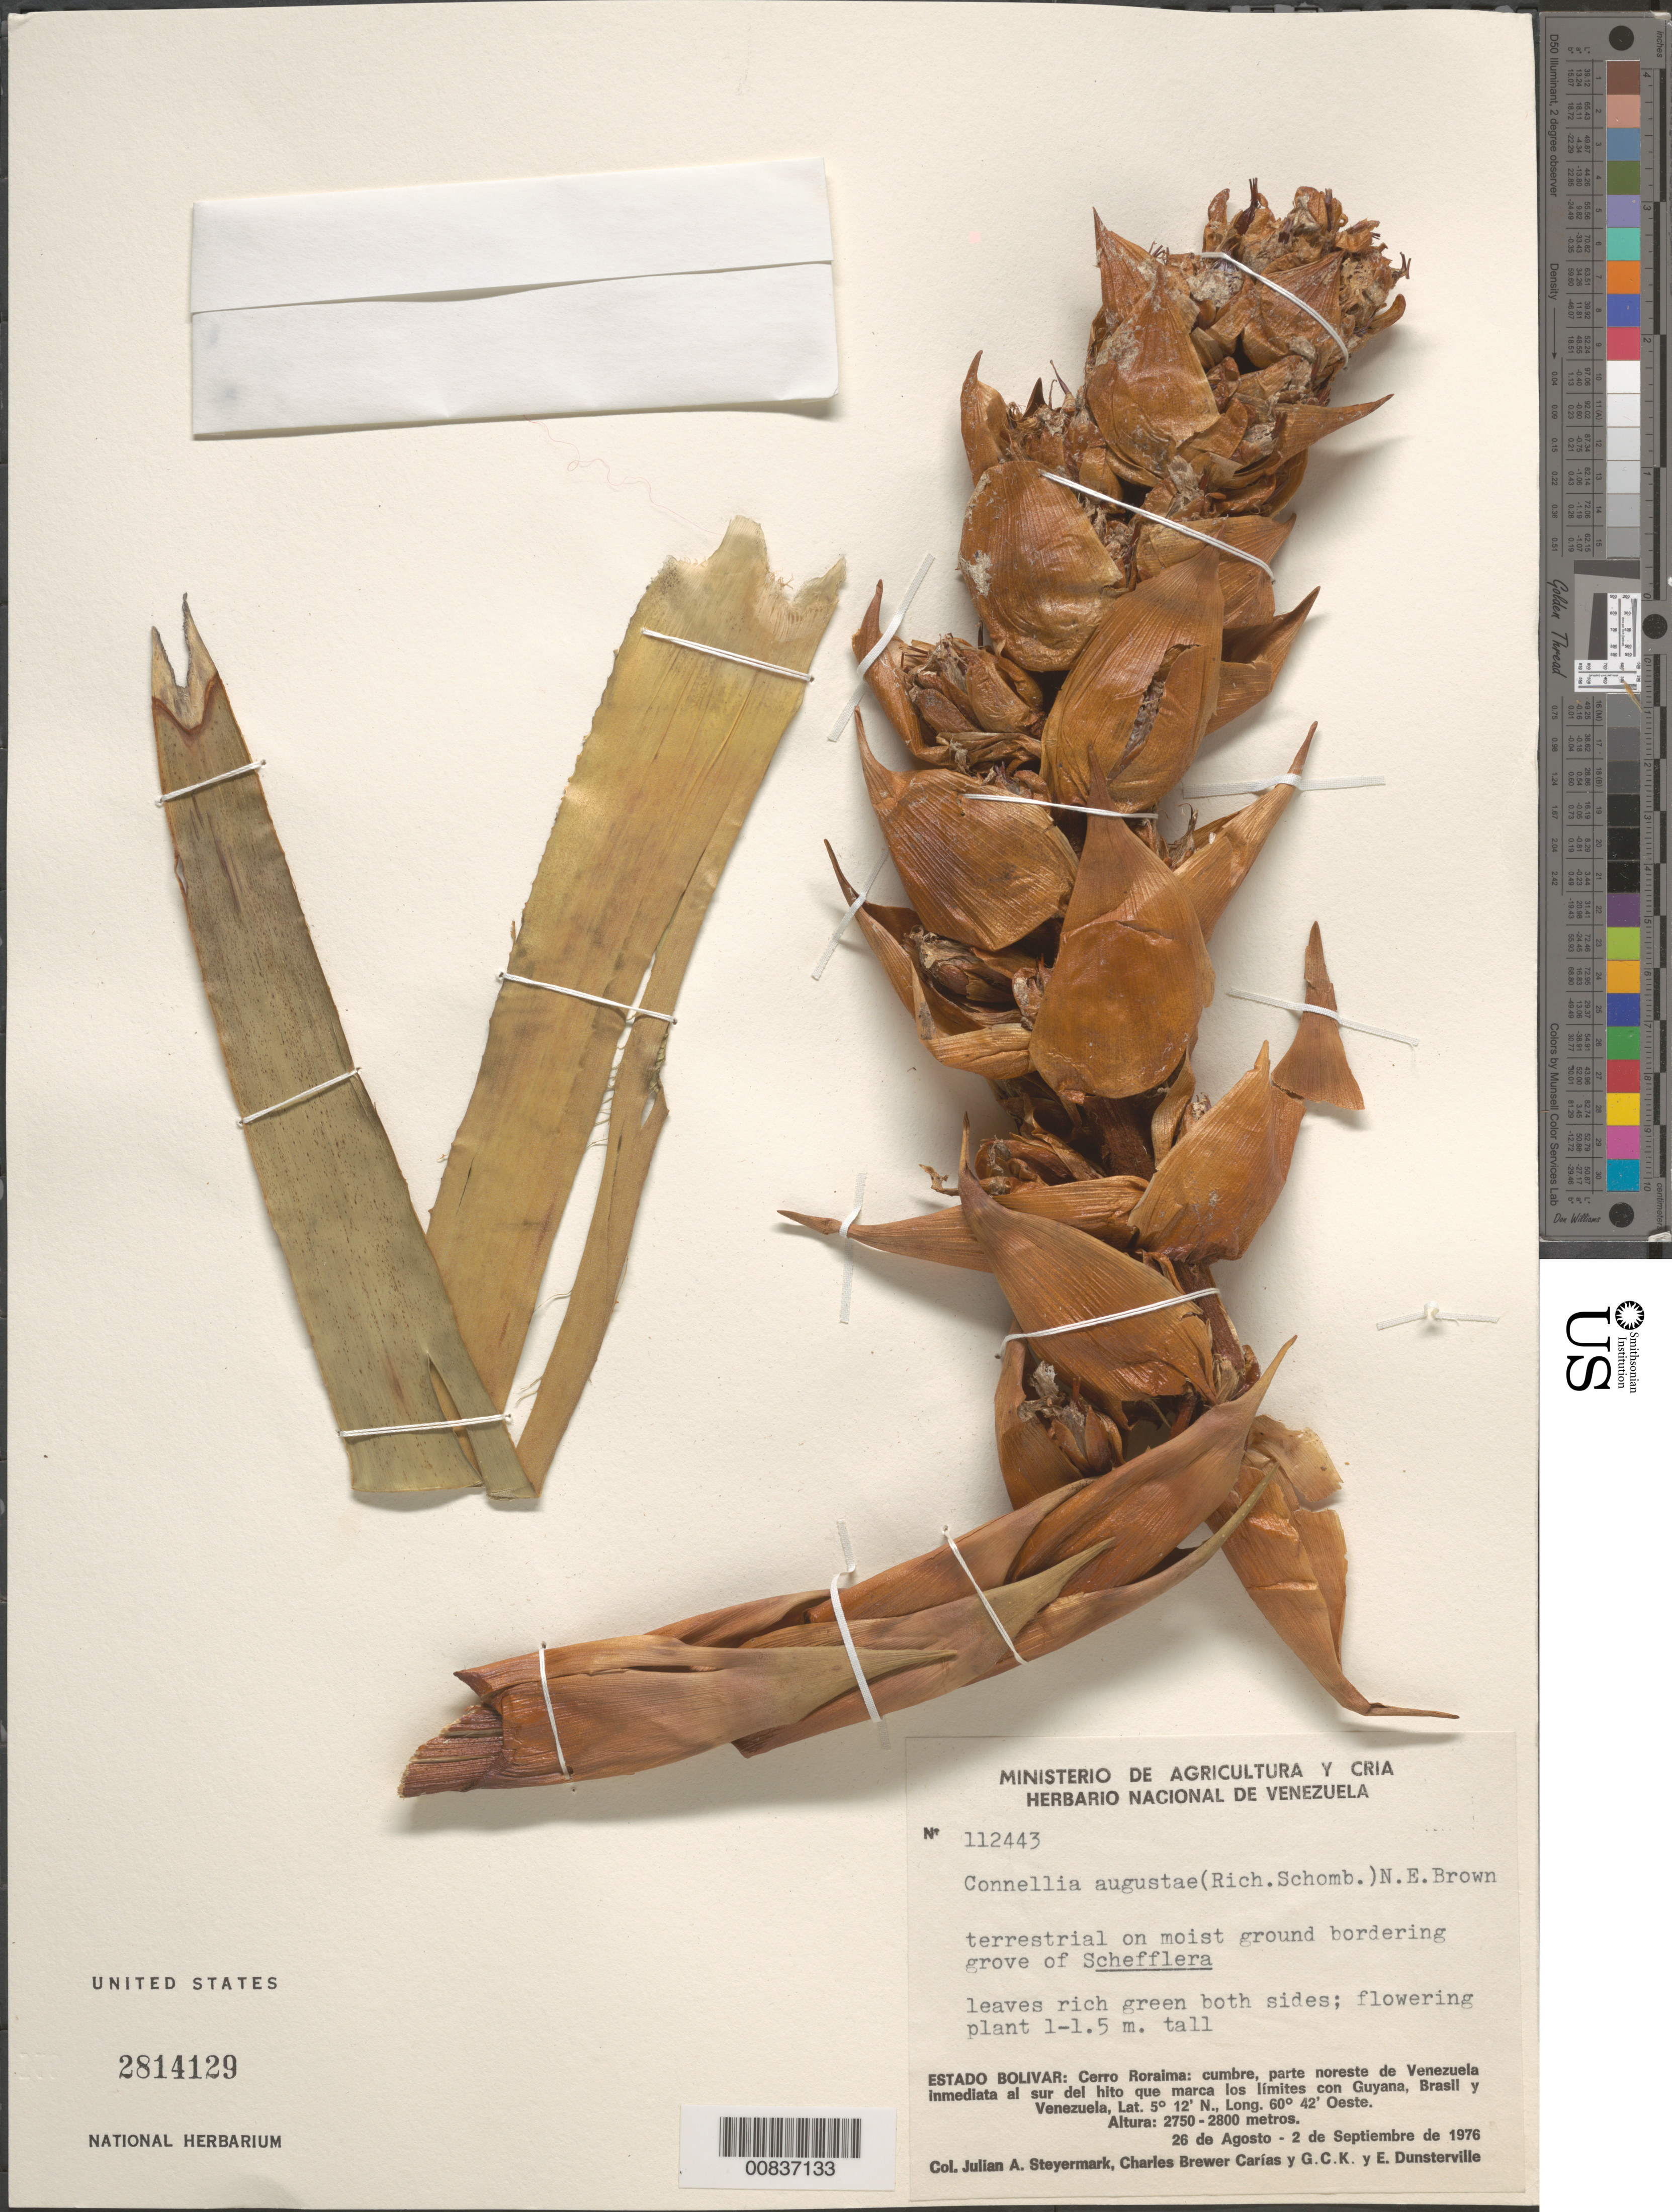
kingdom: Plantae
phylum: Tracheophyta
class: Liliopsida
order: Poales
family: Bromeliaceae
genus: Connellia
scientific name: Connellia augustae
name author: N.E. Br.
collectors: J. Steyermark, C. Brewer-Carias, G. C. K. Dunsterville & E. Dunsterville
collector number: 112443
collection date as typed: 26-Aug-76 to 2-Sep-76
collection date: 1976-08-26/1976-09-02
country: Venezuela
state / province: Bolívar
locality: Cerro Roraima: cumbre, parte NO de Venezuela inmediata al S del hito que marca los limites con Guyana, Brasil, y Venezuela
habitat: Moist ground bordering grove; with Schefflera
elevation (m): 2750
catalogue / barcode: US 2814129